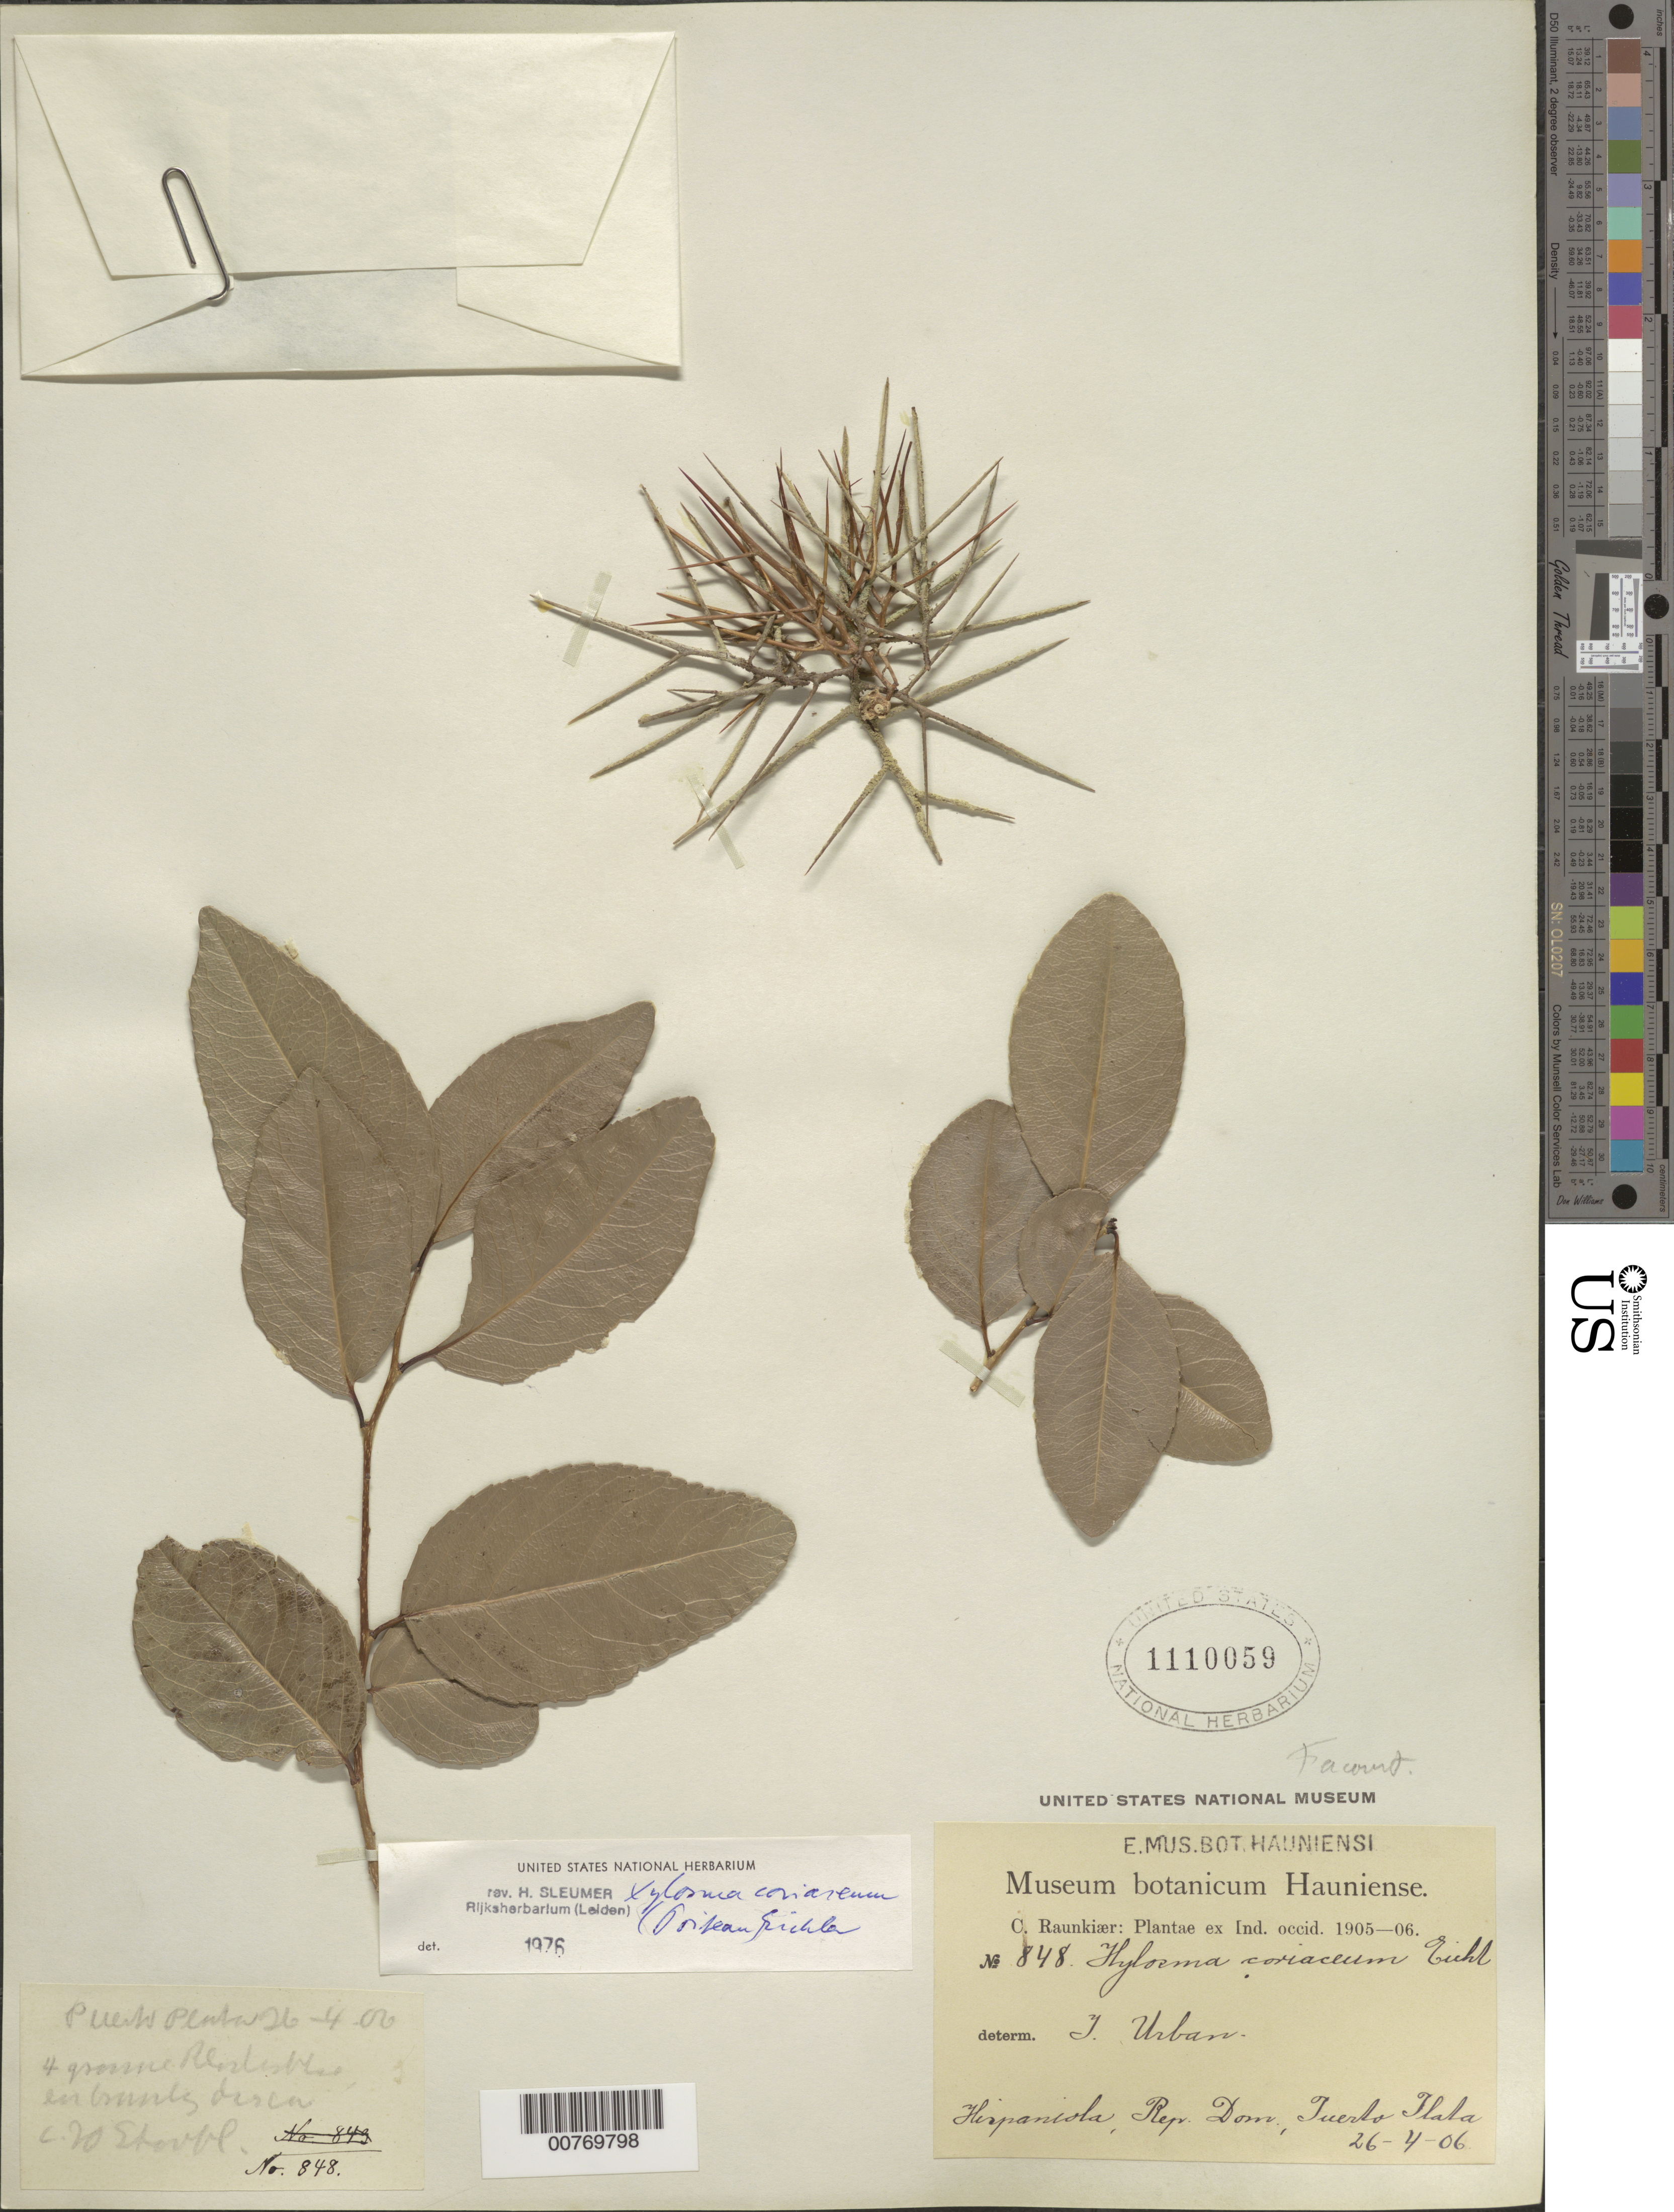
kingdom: Plantae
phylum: Tracheophyta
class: Magnoliopsida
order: Malpighiales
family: Salicaceae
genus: Xylosma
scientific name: Xylosma coriacea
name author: (Poit.) Eichler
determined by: Sleumer, H. O.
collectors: C. C. Raunkiaer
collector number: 848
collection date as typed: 26 Apr 1906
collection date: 1906-04-26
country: Dominican Republic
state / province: Puerto Plata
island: Hispaniola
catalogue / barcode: US 1110059